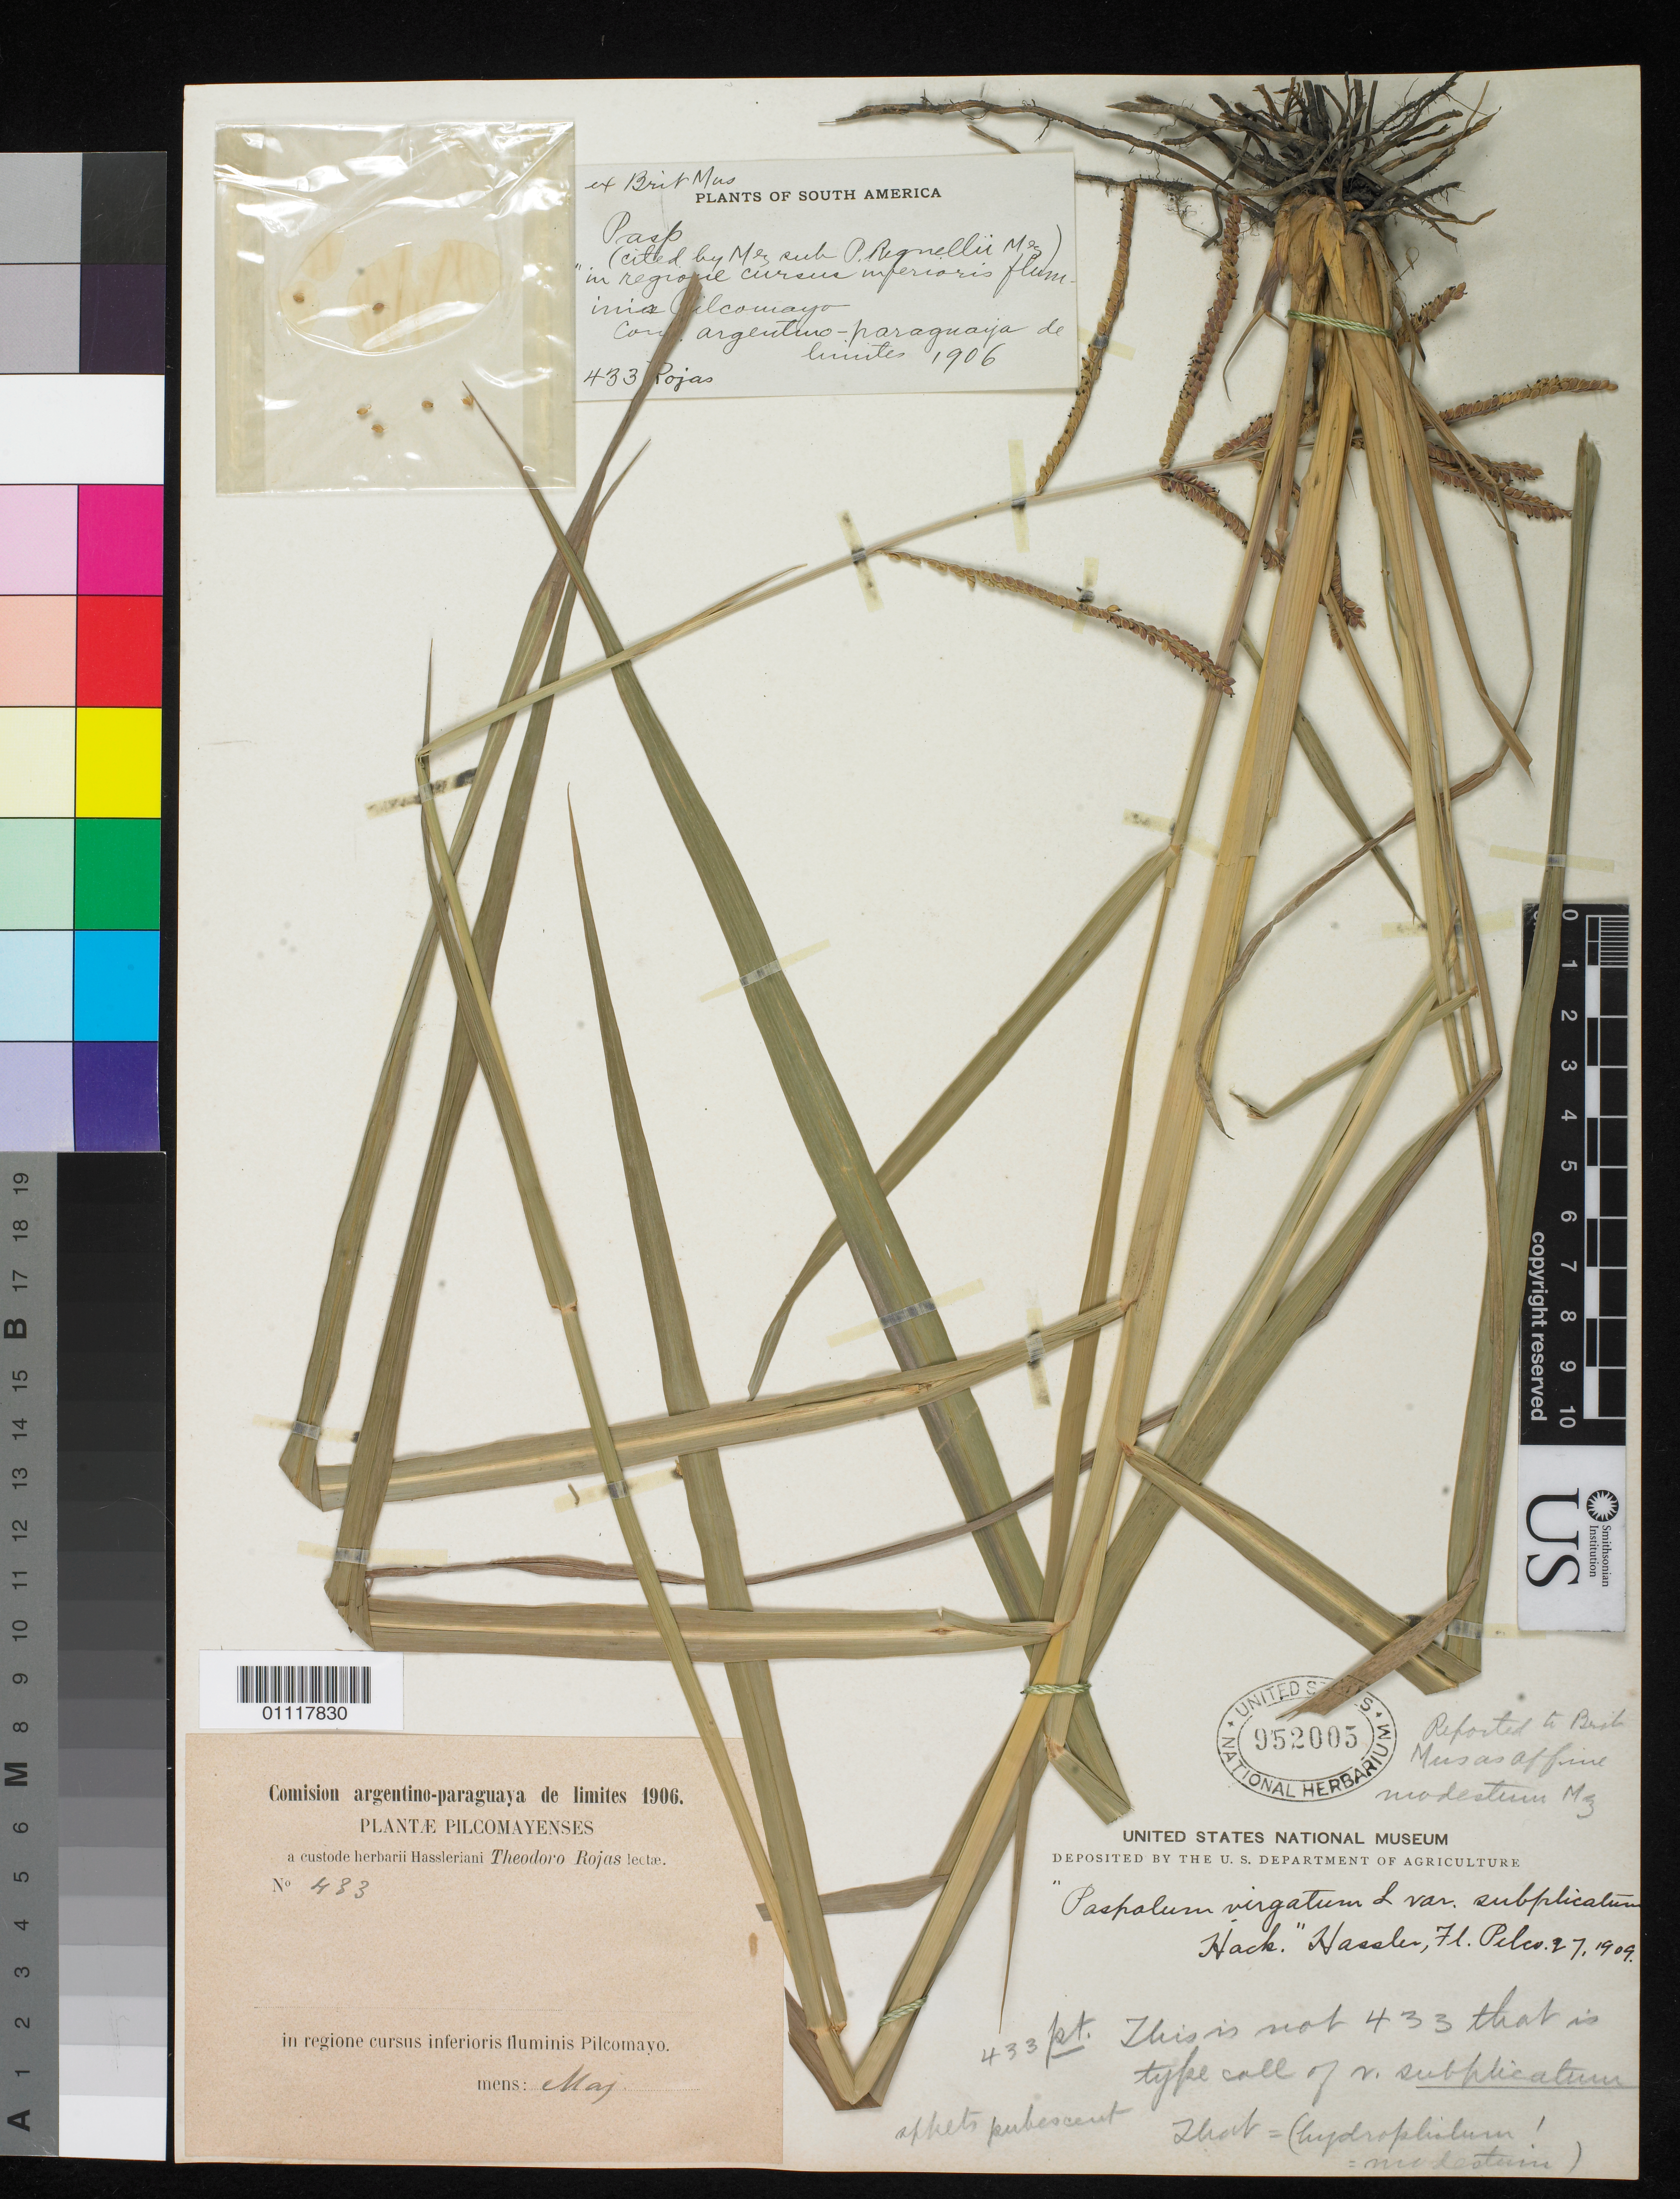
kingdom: Plantae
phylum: Tracheophyta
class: Liliopsida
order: Poales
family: Poaceae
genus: Paspalum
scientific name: Paspalum virgatum var. subplicatum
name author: Hack.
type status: Isolectotype; Syntype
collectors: T. Rojas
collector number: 433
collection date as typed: May 1906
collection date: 1906-05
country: Paraguay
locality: In regione cursus inferioris fluminis Pilcomayo.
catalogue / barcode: US 952005